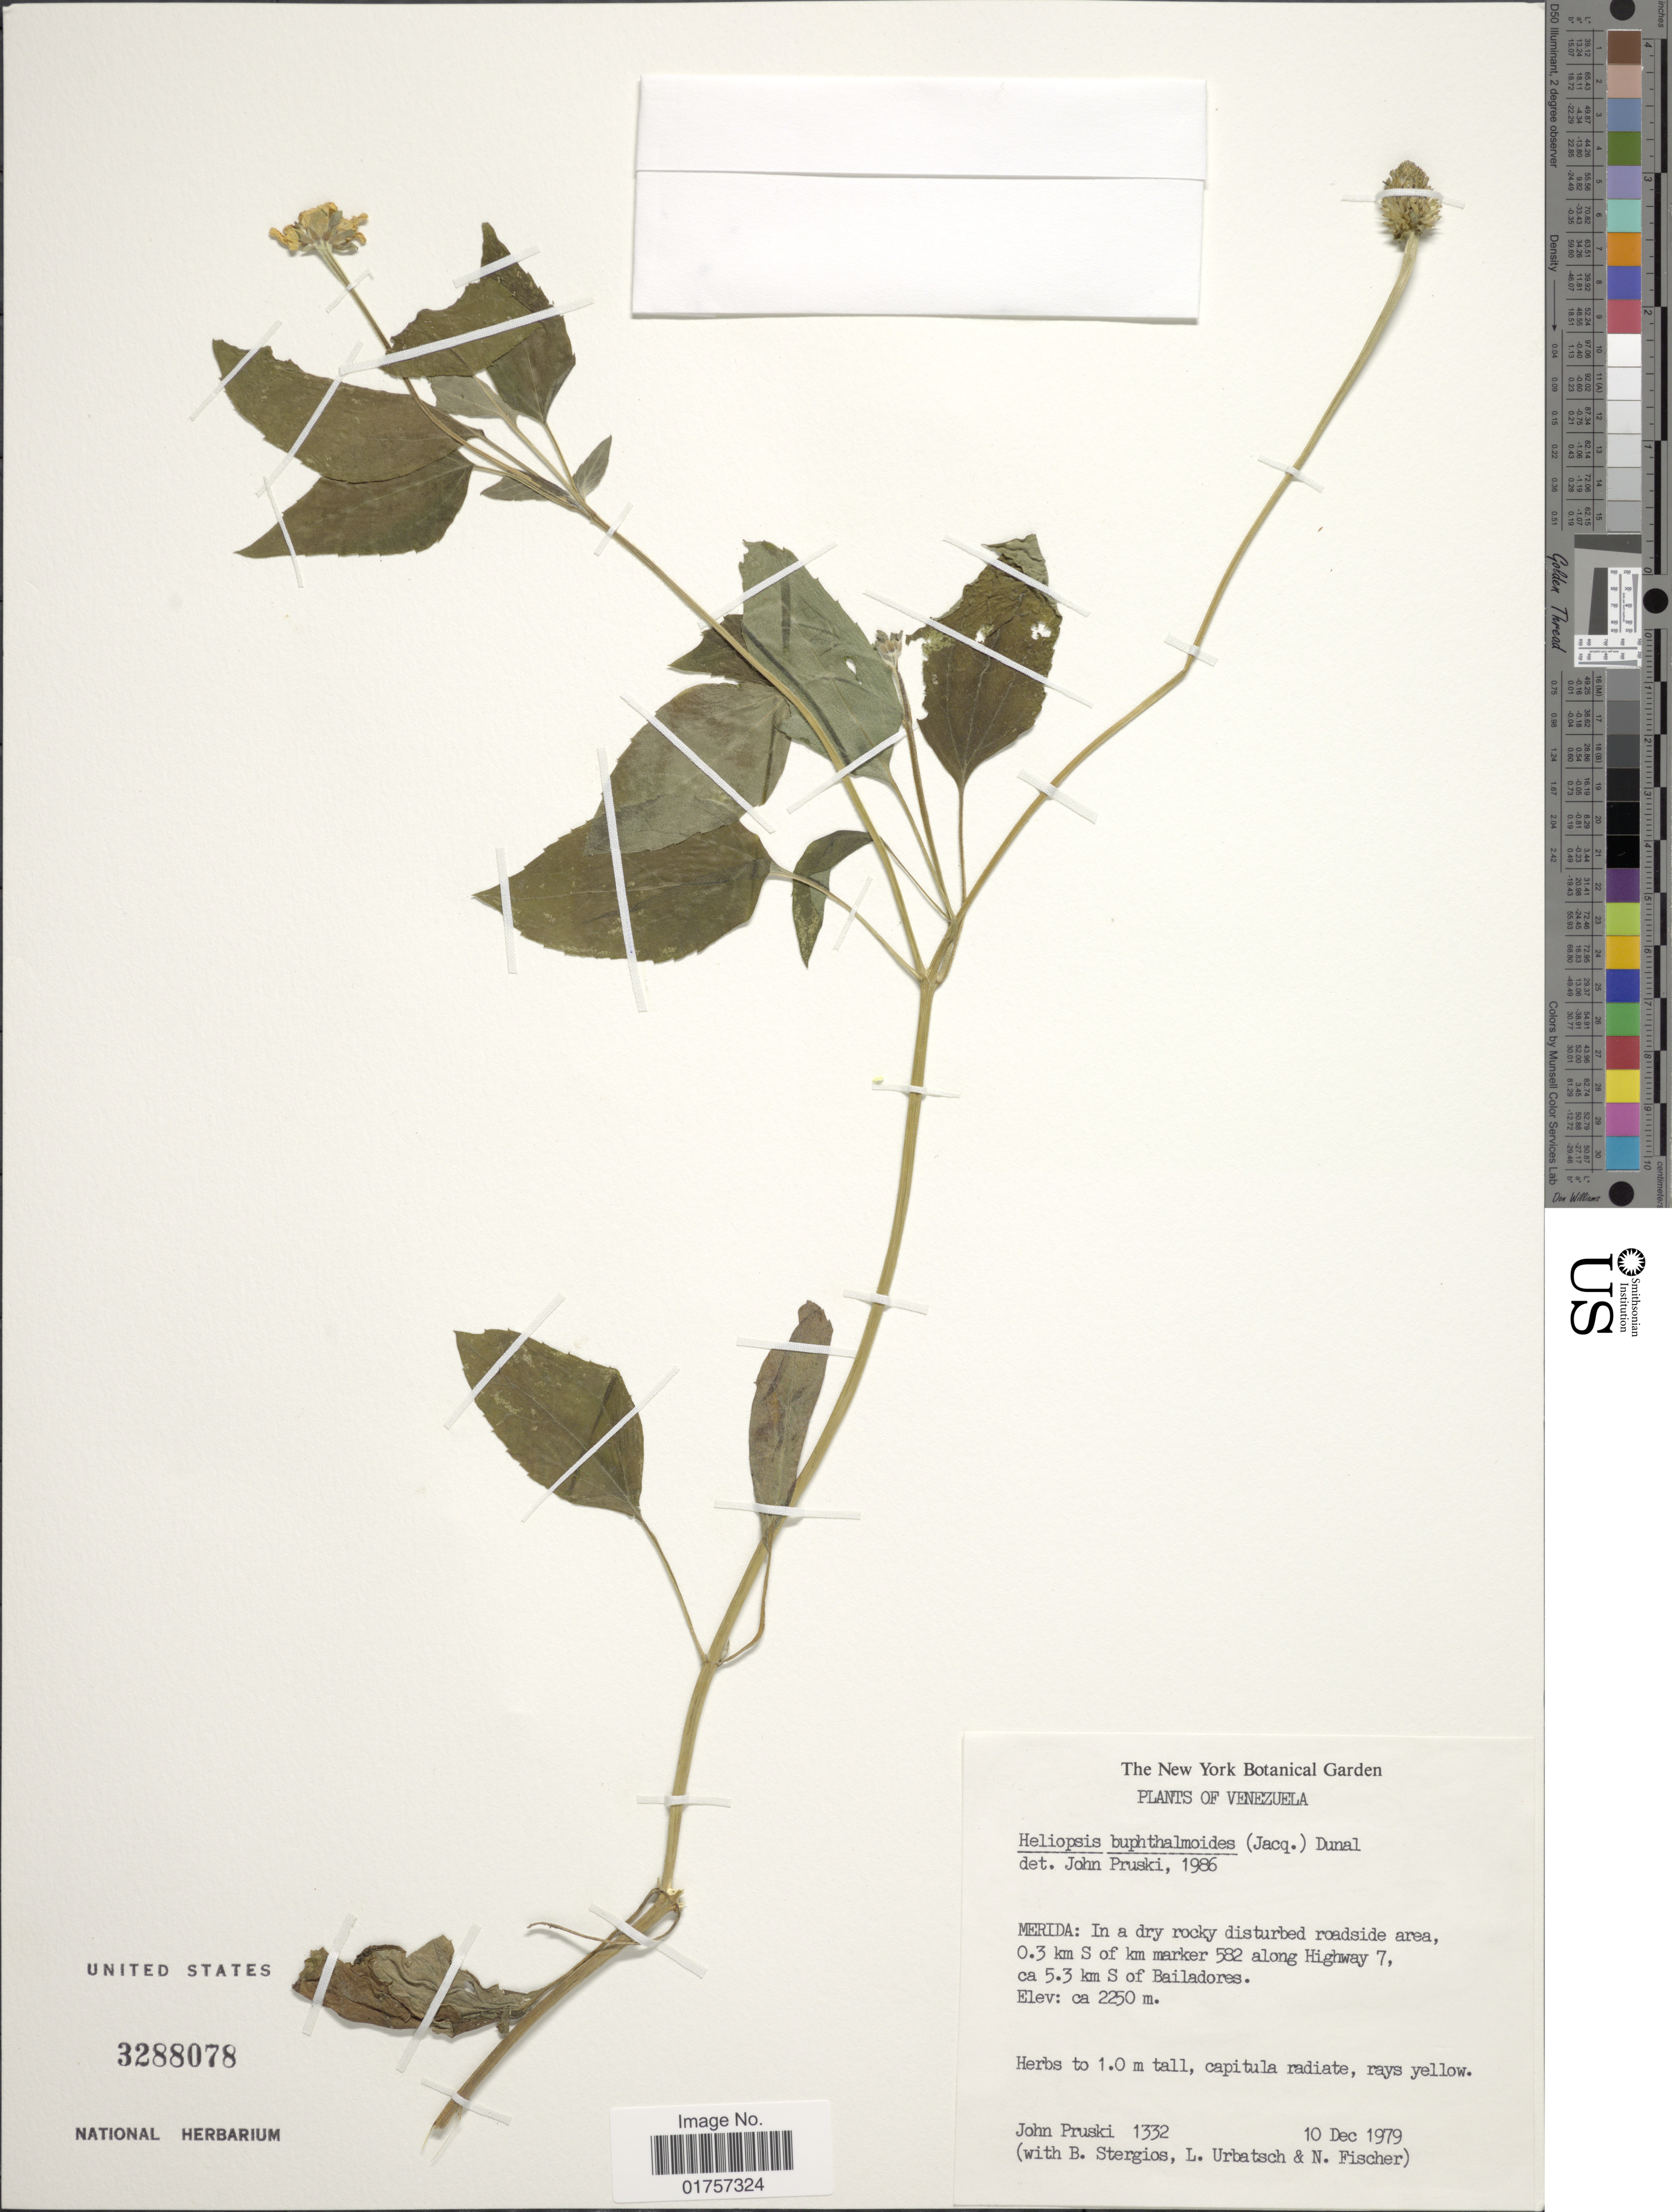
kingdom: Plantae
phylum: Tracheophyta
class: Magnoliopsida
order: Asterales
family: Asteraceae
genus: Heliopsis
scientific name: Heliopsis buphthalmoides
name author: (Jacq.) Dunal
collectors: J. F. Pruski, B. G. Stergios, L. Urbatsch & N. Fischer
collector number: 1332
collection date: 1979-12-10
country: Venezuela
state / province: Mérida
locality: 0.3 km S of km marker 582 along Highway 7, ca. 5.3 km S of Bailadores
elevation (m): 2250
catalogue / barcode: US 3288078